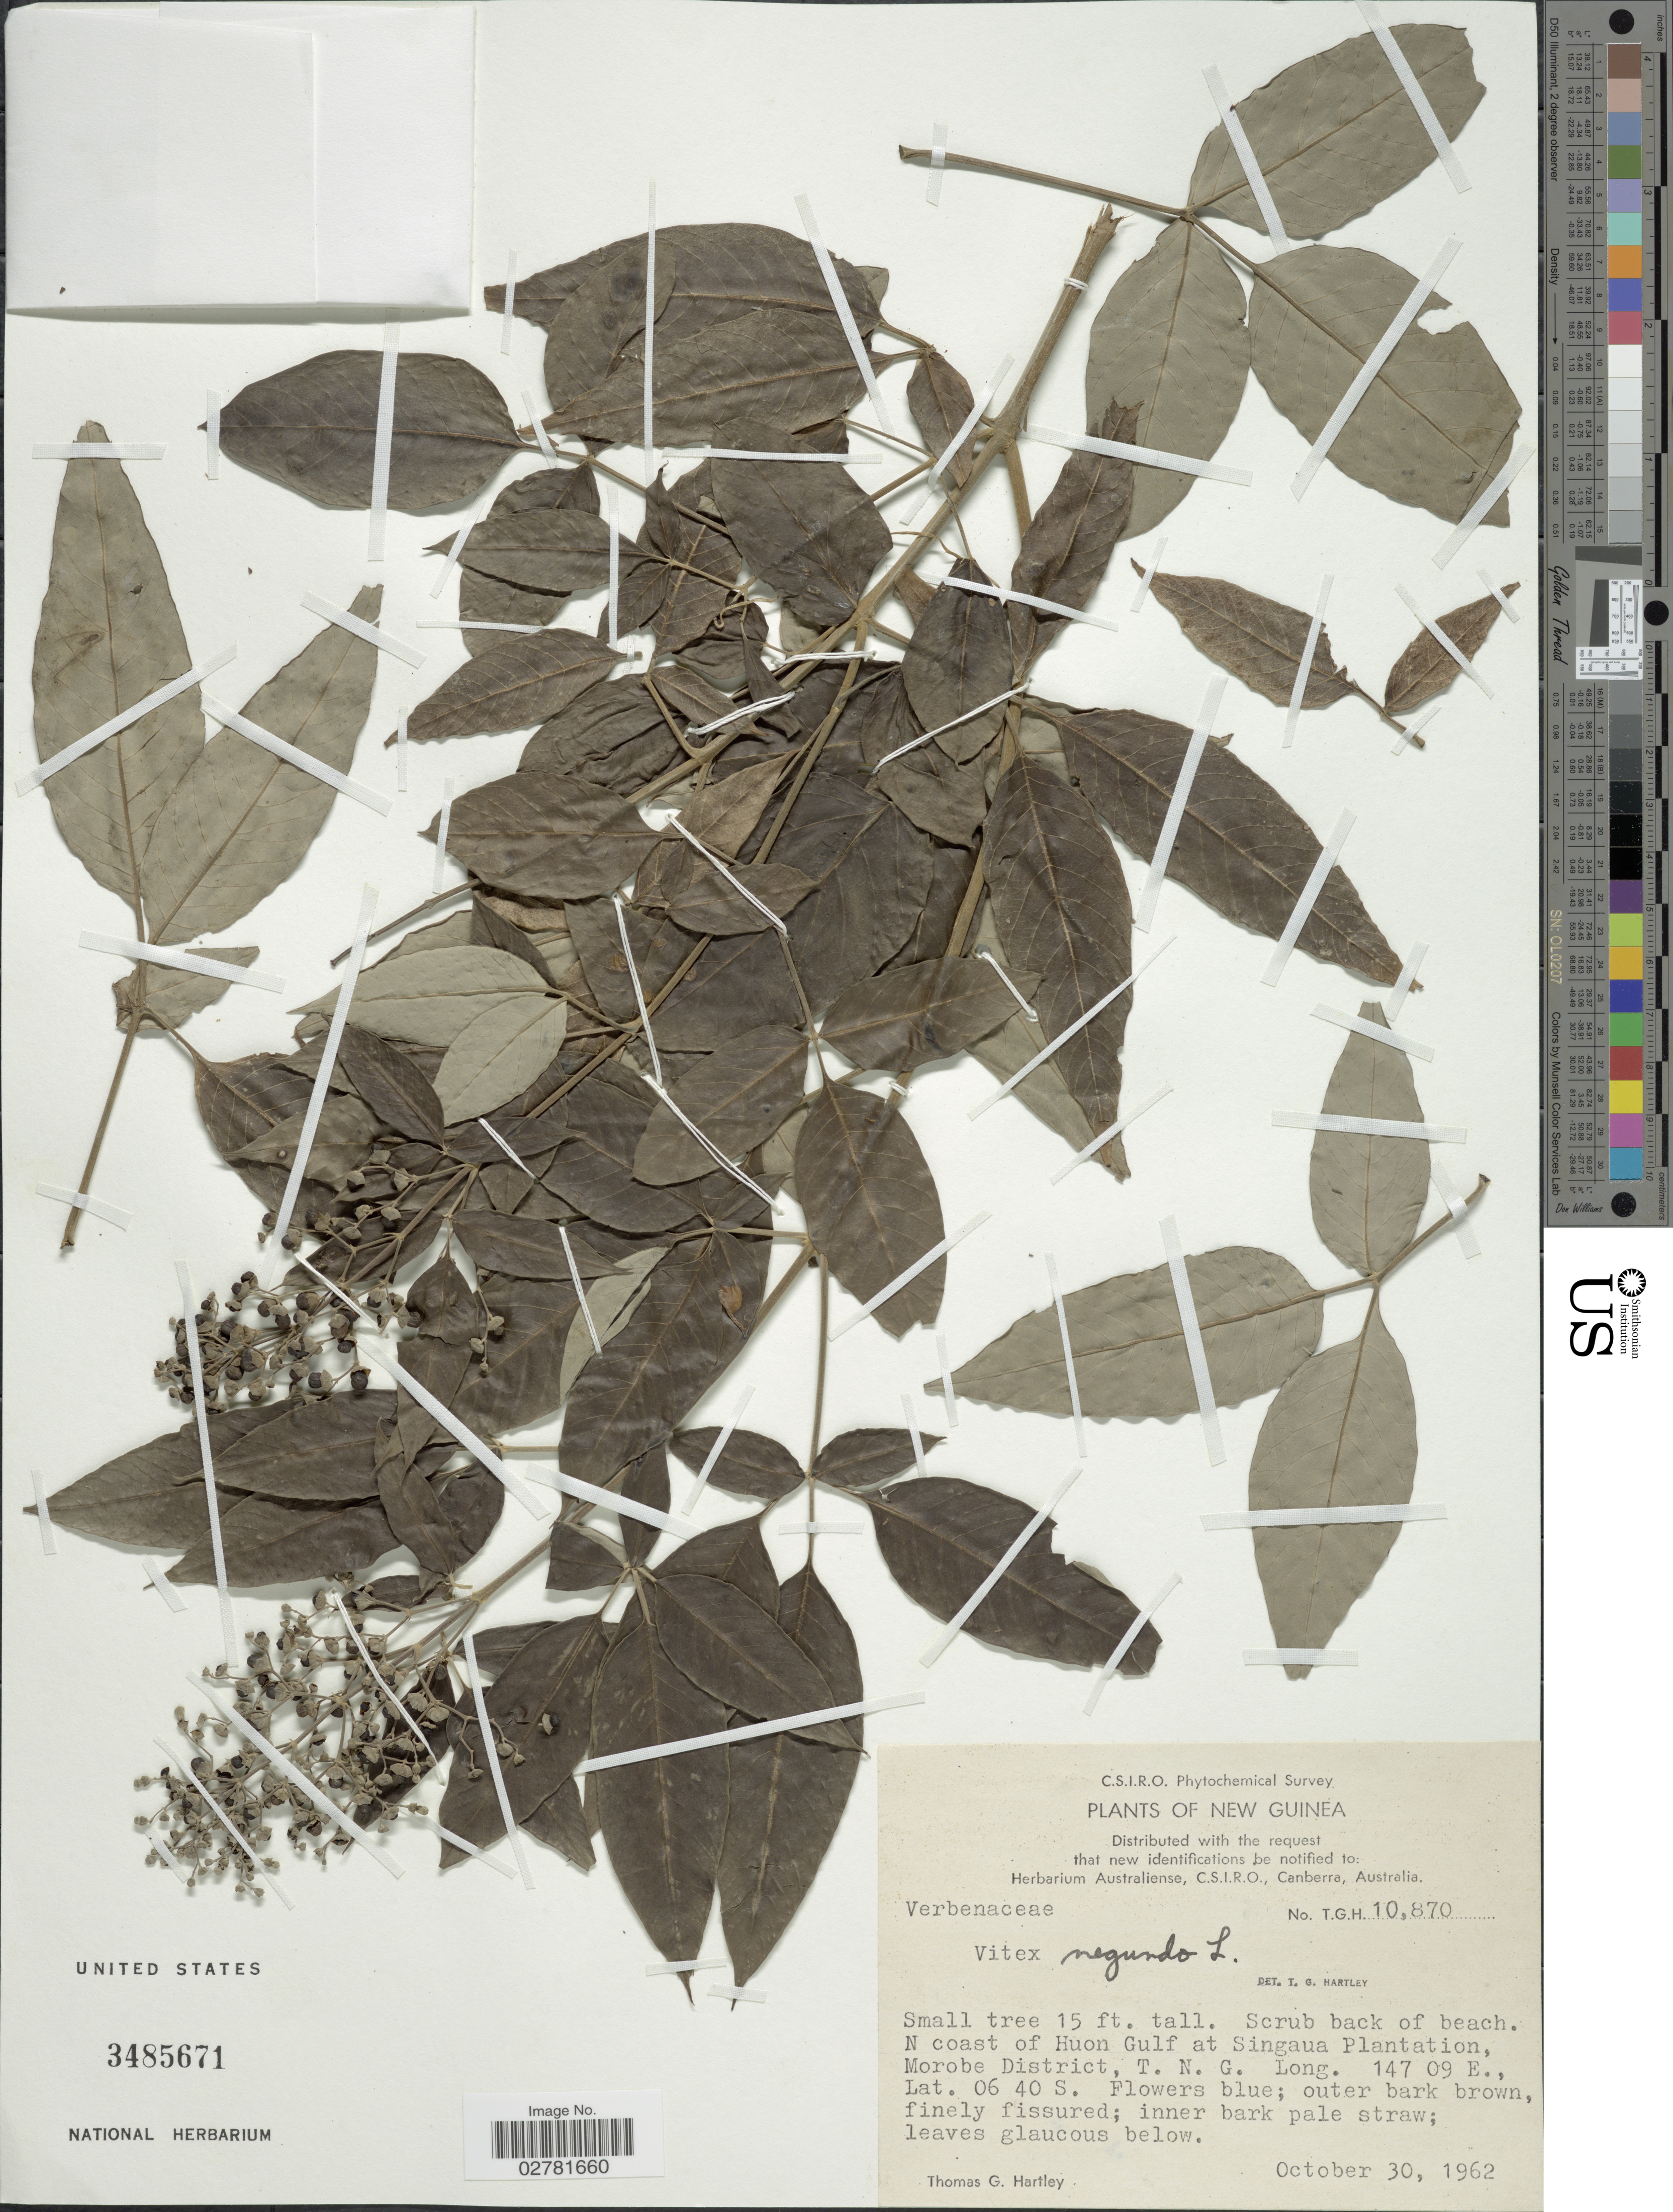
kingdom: Plantae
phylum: Tracheophyta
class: Magnoliopsida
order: Lamiales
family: Lamiaceae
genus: Vitex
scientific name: Vitex negundo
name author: L.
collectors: T. G. Hartley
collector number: TGH10870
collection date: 1962-10-30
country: Papua New Guinea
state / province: Morobe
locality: New Guinea. N coast of Huon Gulf at Singaua Plantation, Morobe District, T.N.G.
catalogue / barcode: US 3485671